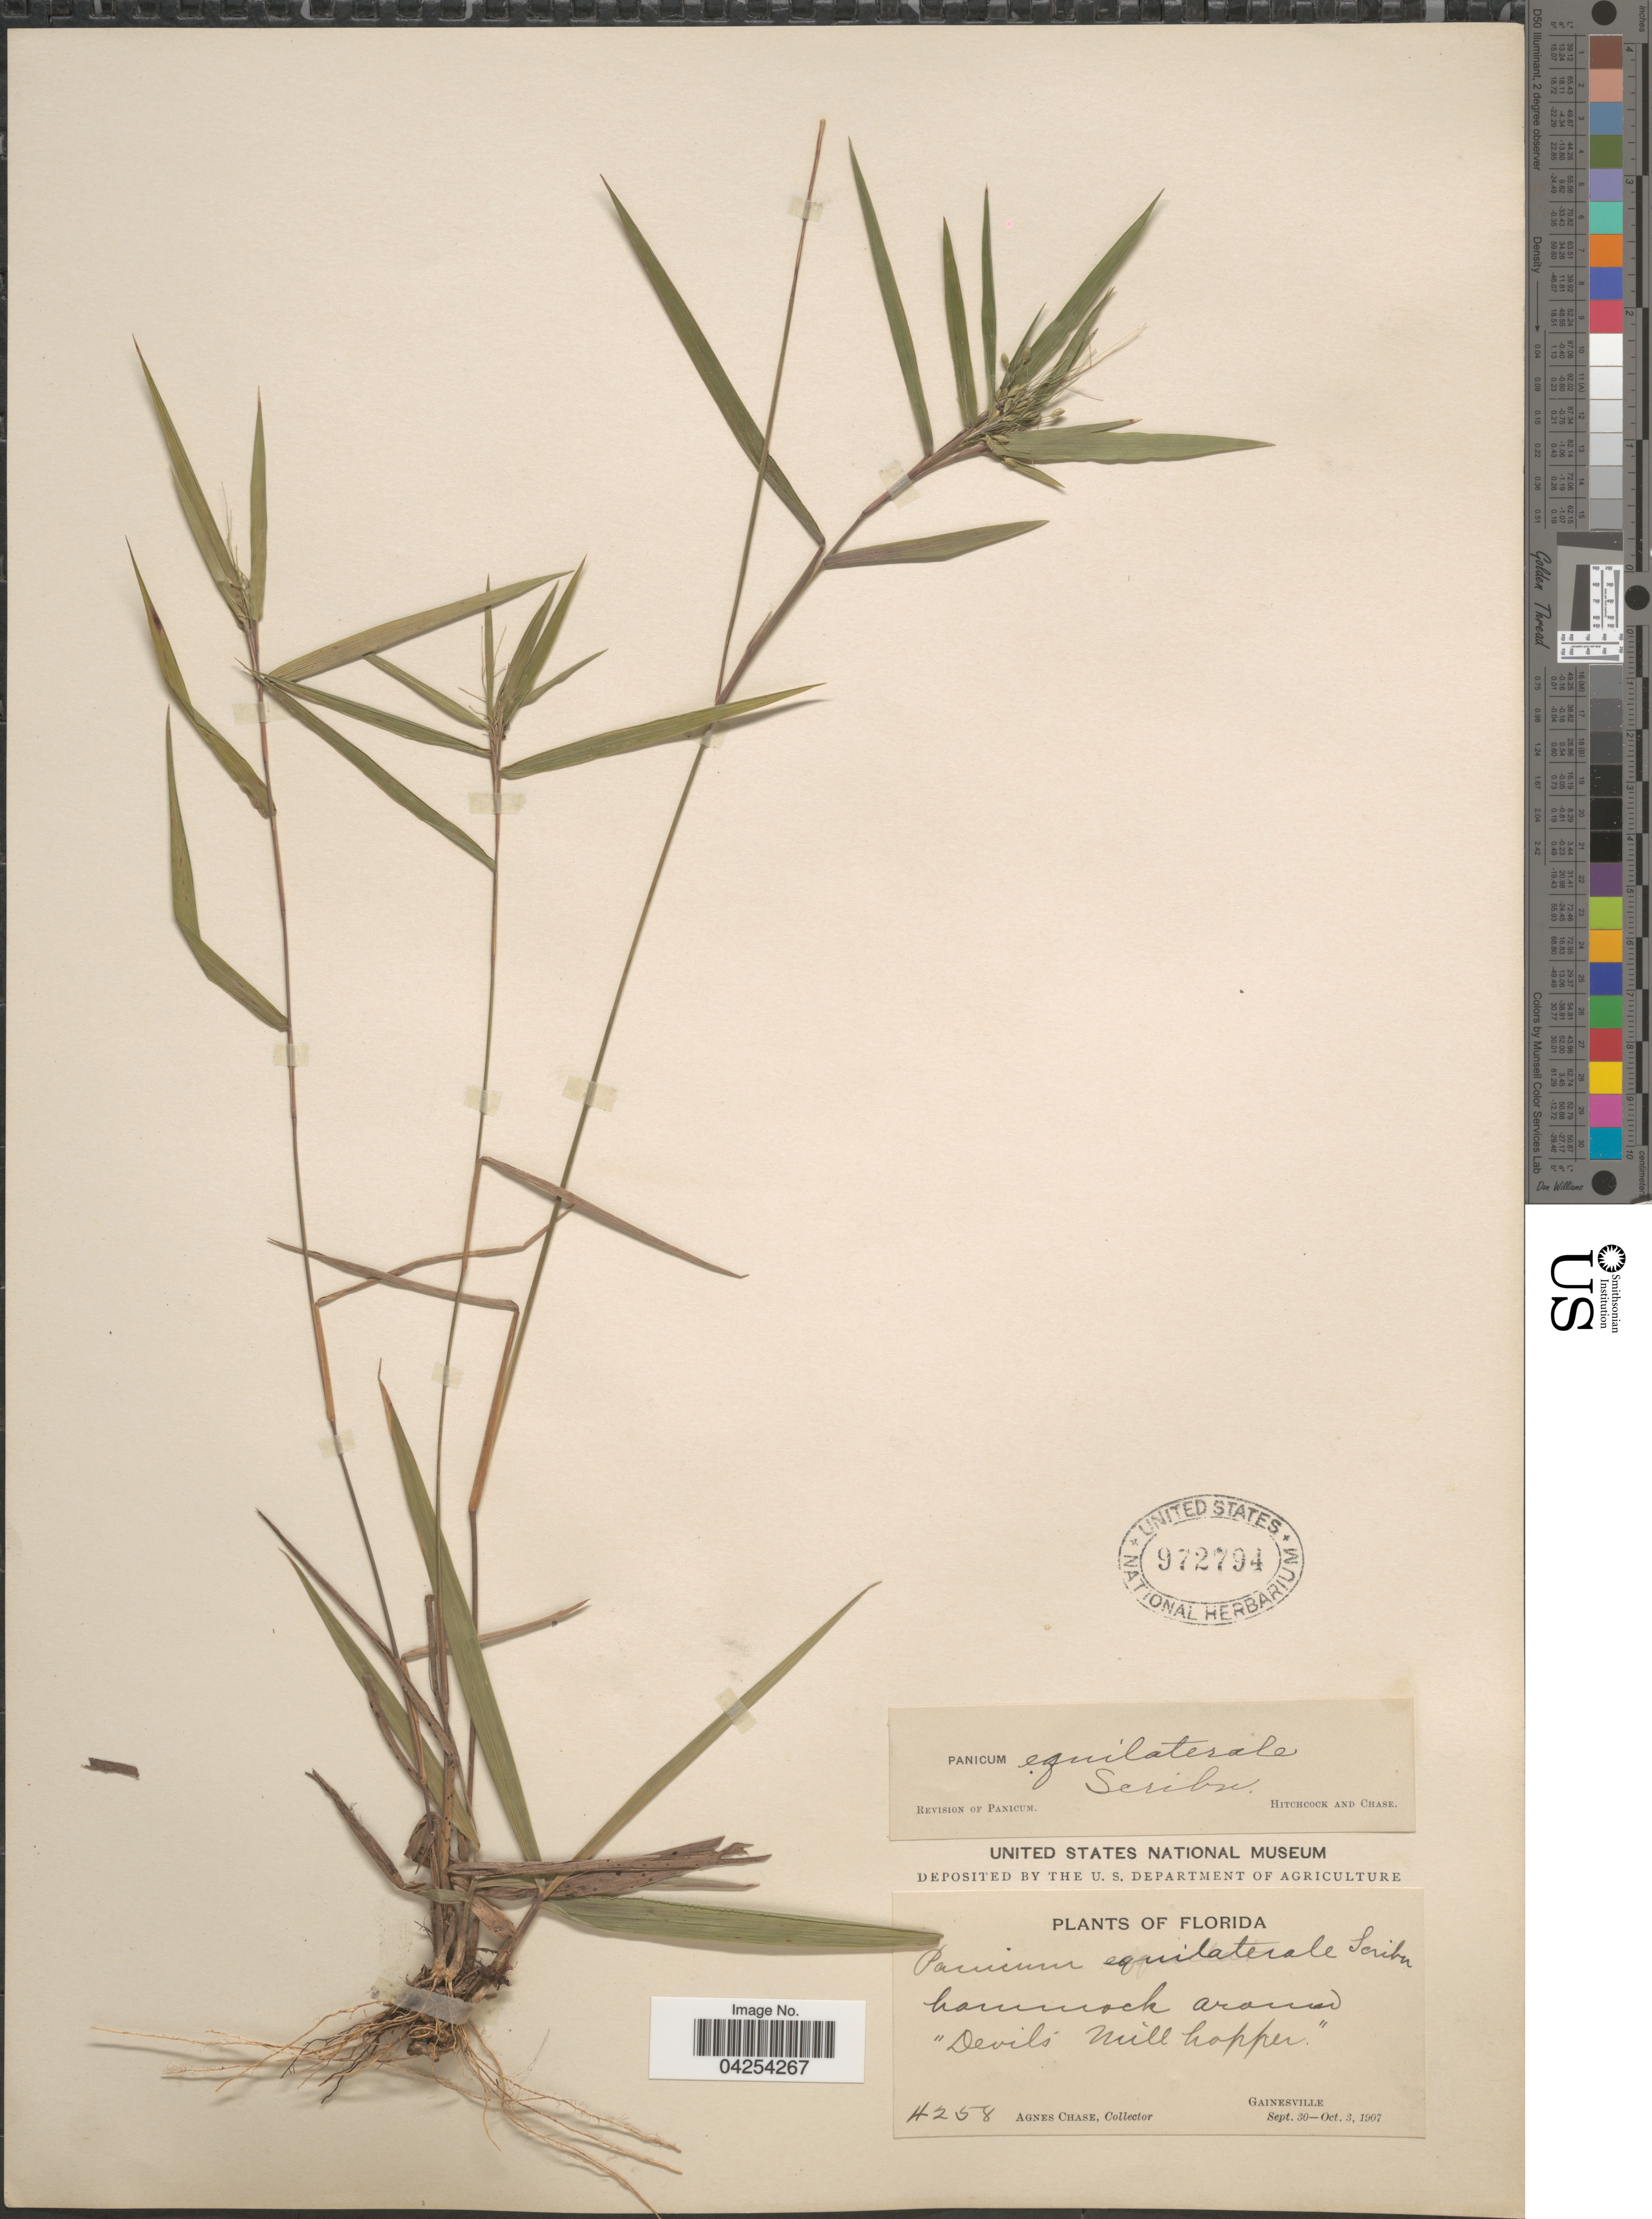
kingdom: Plantae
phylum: Tracheophyta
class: Liliopsida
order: Poales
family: Poaceae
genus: Dichanthelium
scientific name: Dichanthelium commutatum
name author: (Schult.) Gould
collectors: A. Chase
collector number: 4258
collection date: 1907-09-30/1907-10-03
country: United States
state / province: Florida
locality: Hammock around "Devils' Mill hopper." Gainesville.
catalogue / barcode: US 972794